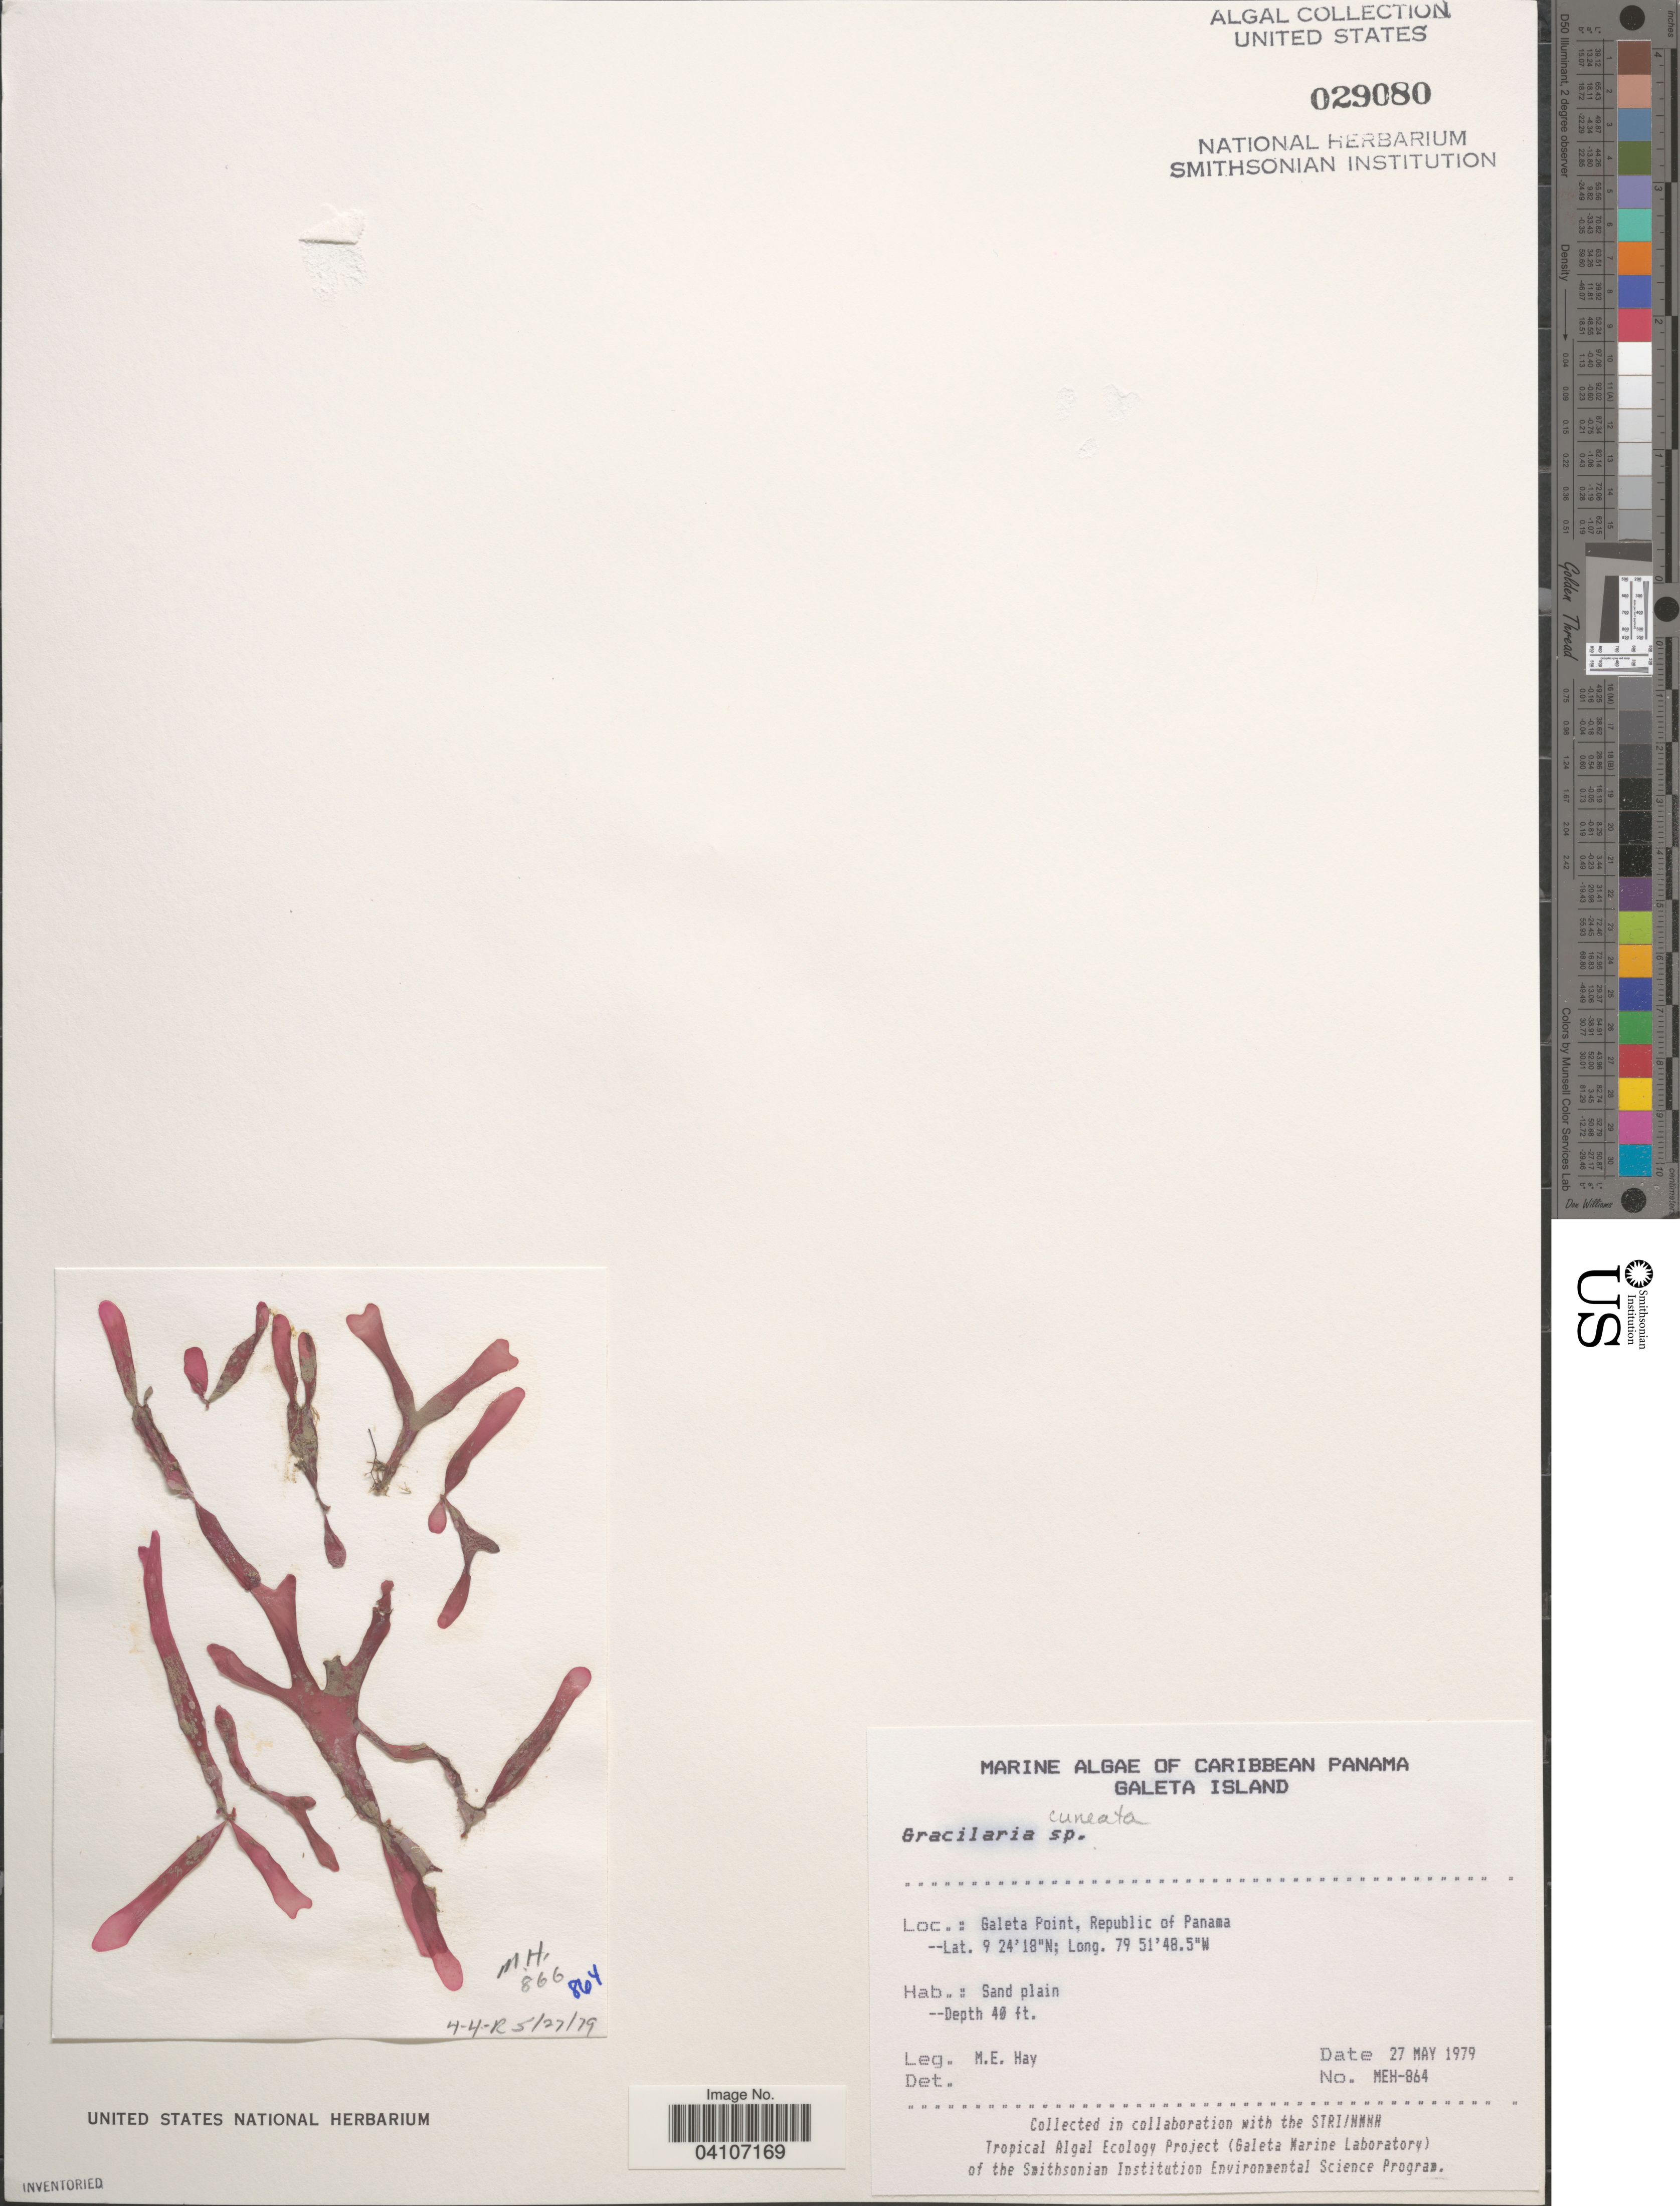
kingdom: Plantae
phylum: Rhodophyta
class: Florideophyceae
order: Gracilariales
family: Gracilariaceae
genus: Gracilaria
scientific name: Gracilaria cuneata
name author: Aresch.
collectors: M. E. Hay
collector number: MEH-864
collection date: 1979-05-27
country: Panama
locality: Caribbean Panama. Galeta Island. Galeta Point, Republic of Panama.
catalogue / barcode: US 29080